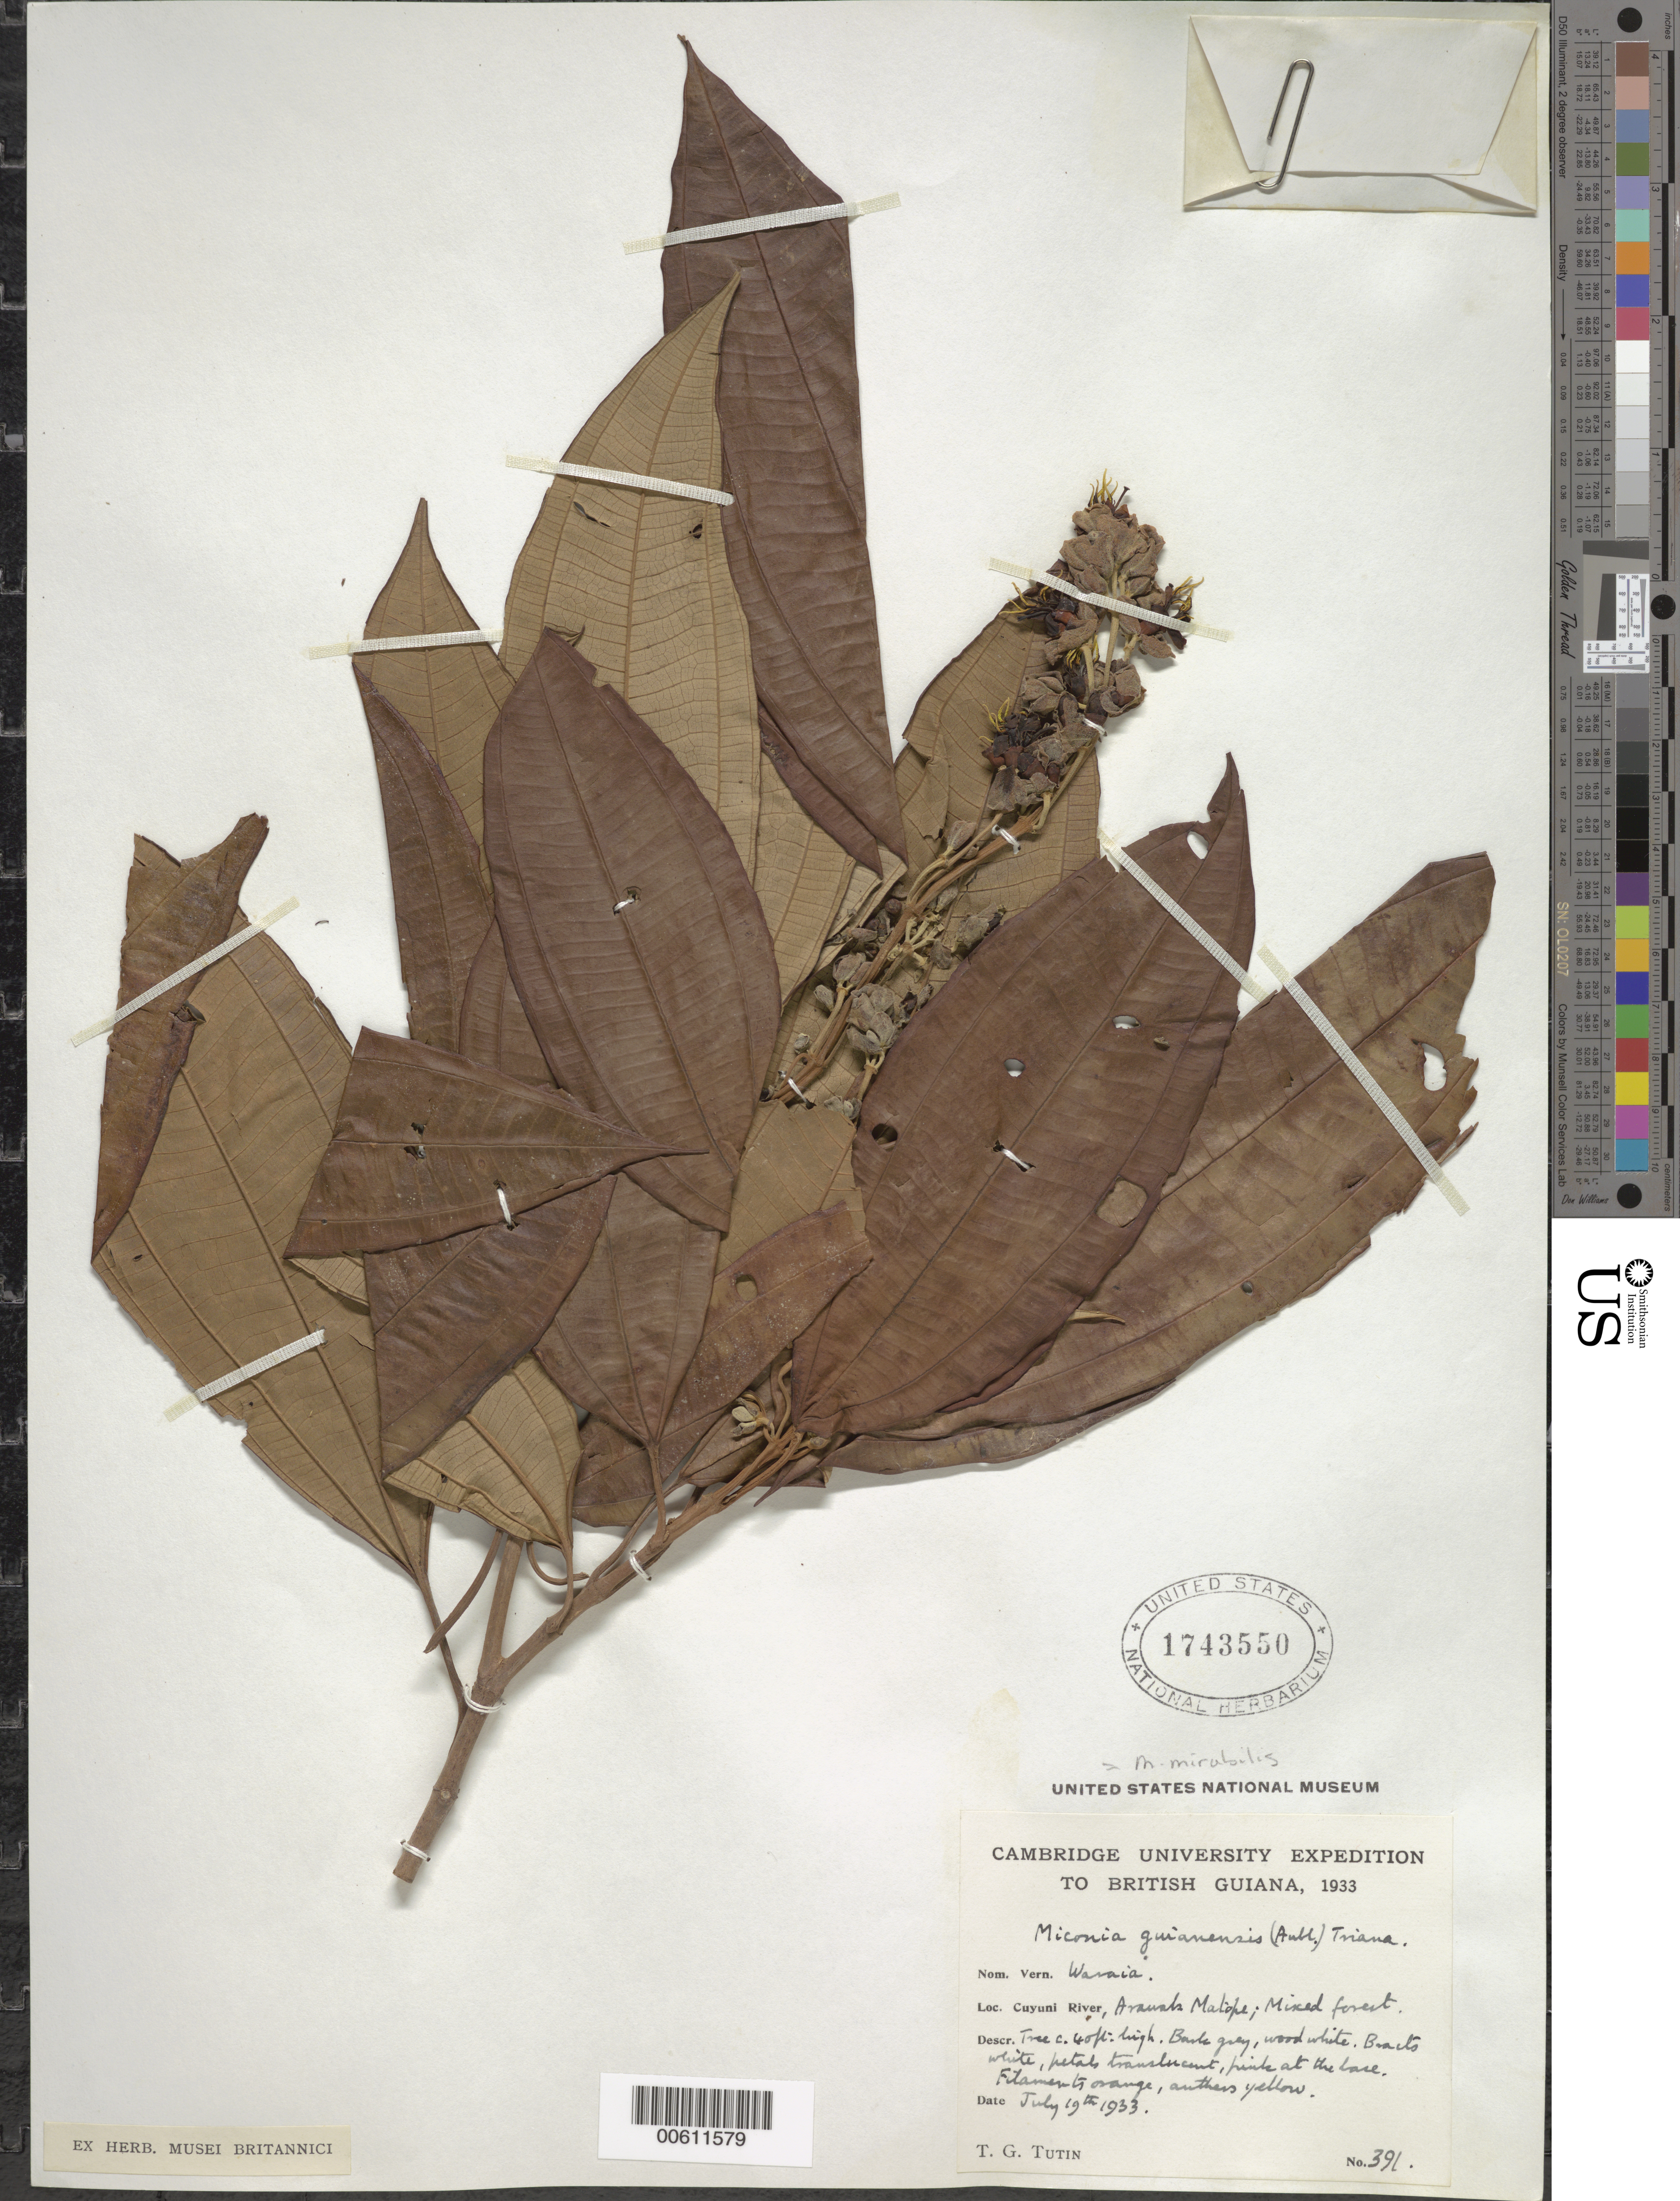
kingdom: Plantae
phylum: Tracheophyta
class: Magnoliopsida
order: Myrtales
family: Melastomataceae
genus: Miconia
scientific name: Miconia mirabilis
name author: (Aubl.) L.O. Williams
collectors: T. G. Tutin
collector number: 391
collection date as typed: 19-Jul-33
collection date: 1933-07-19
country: Guyana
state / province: Cuyuni-Mazaruni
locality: Arawak Matope, Cuyuni R.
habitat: Mixed forest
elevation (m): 91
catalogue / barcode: US 1743550